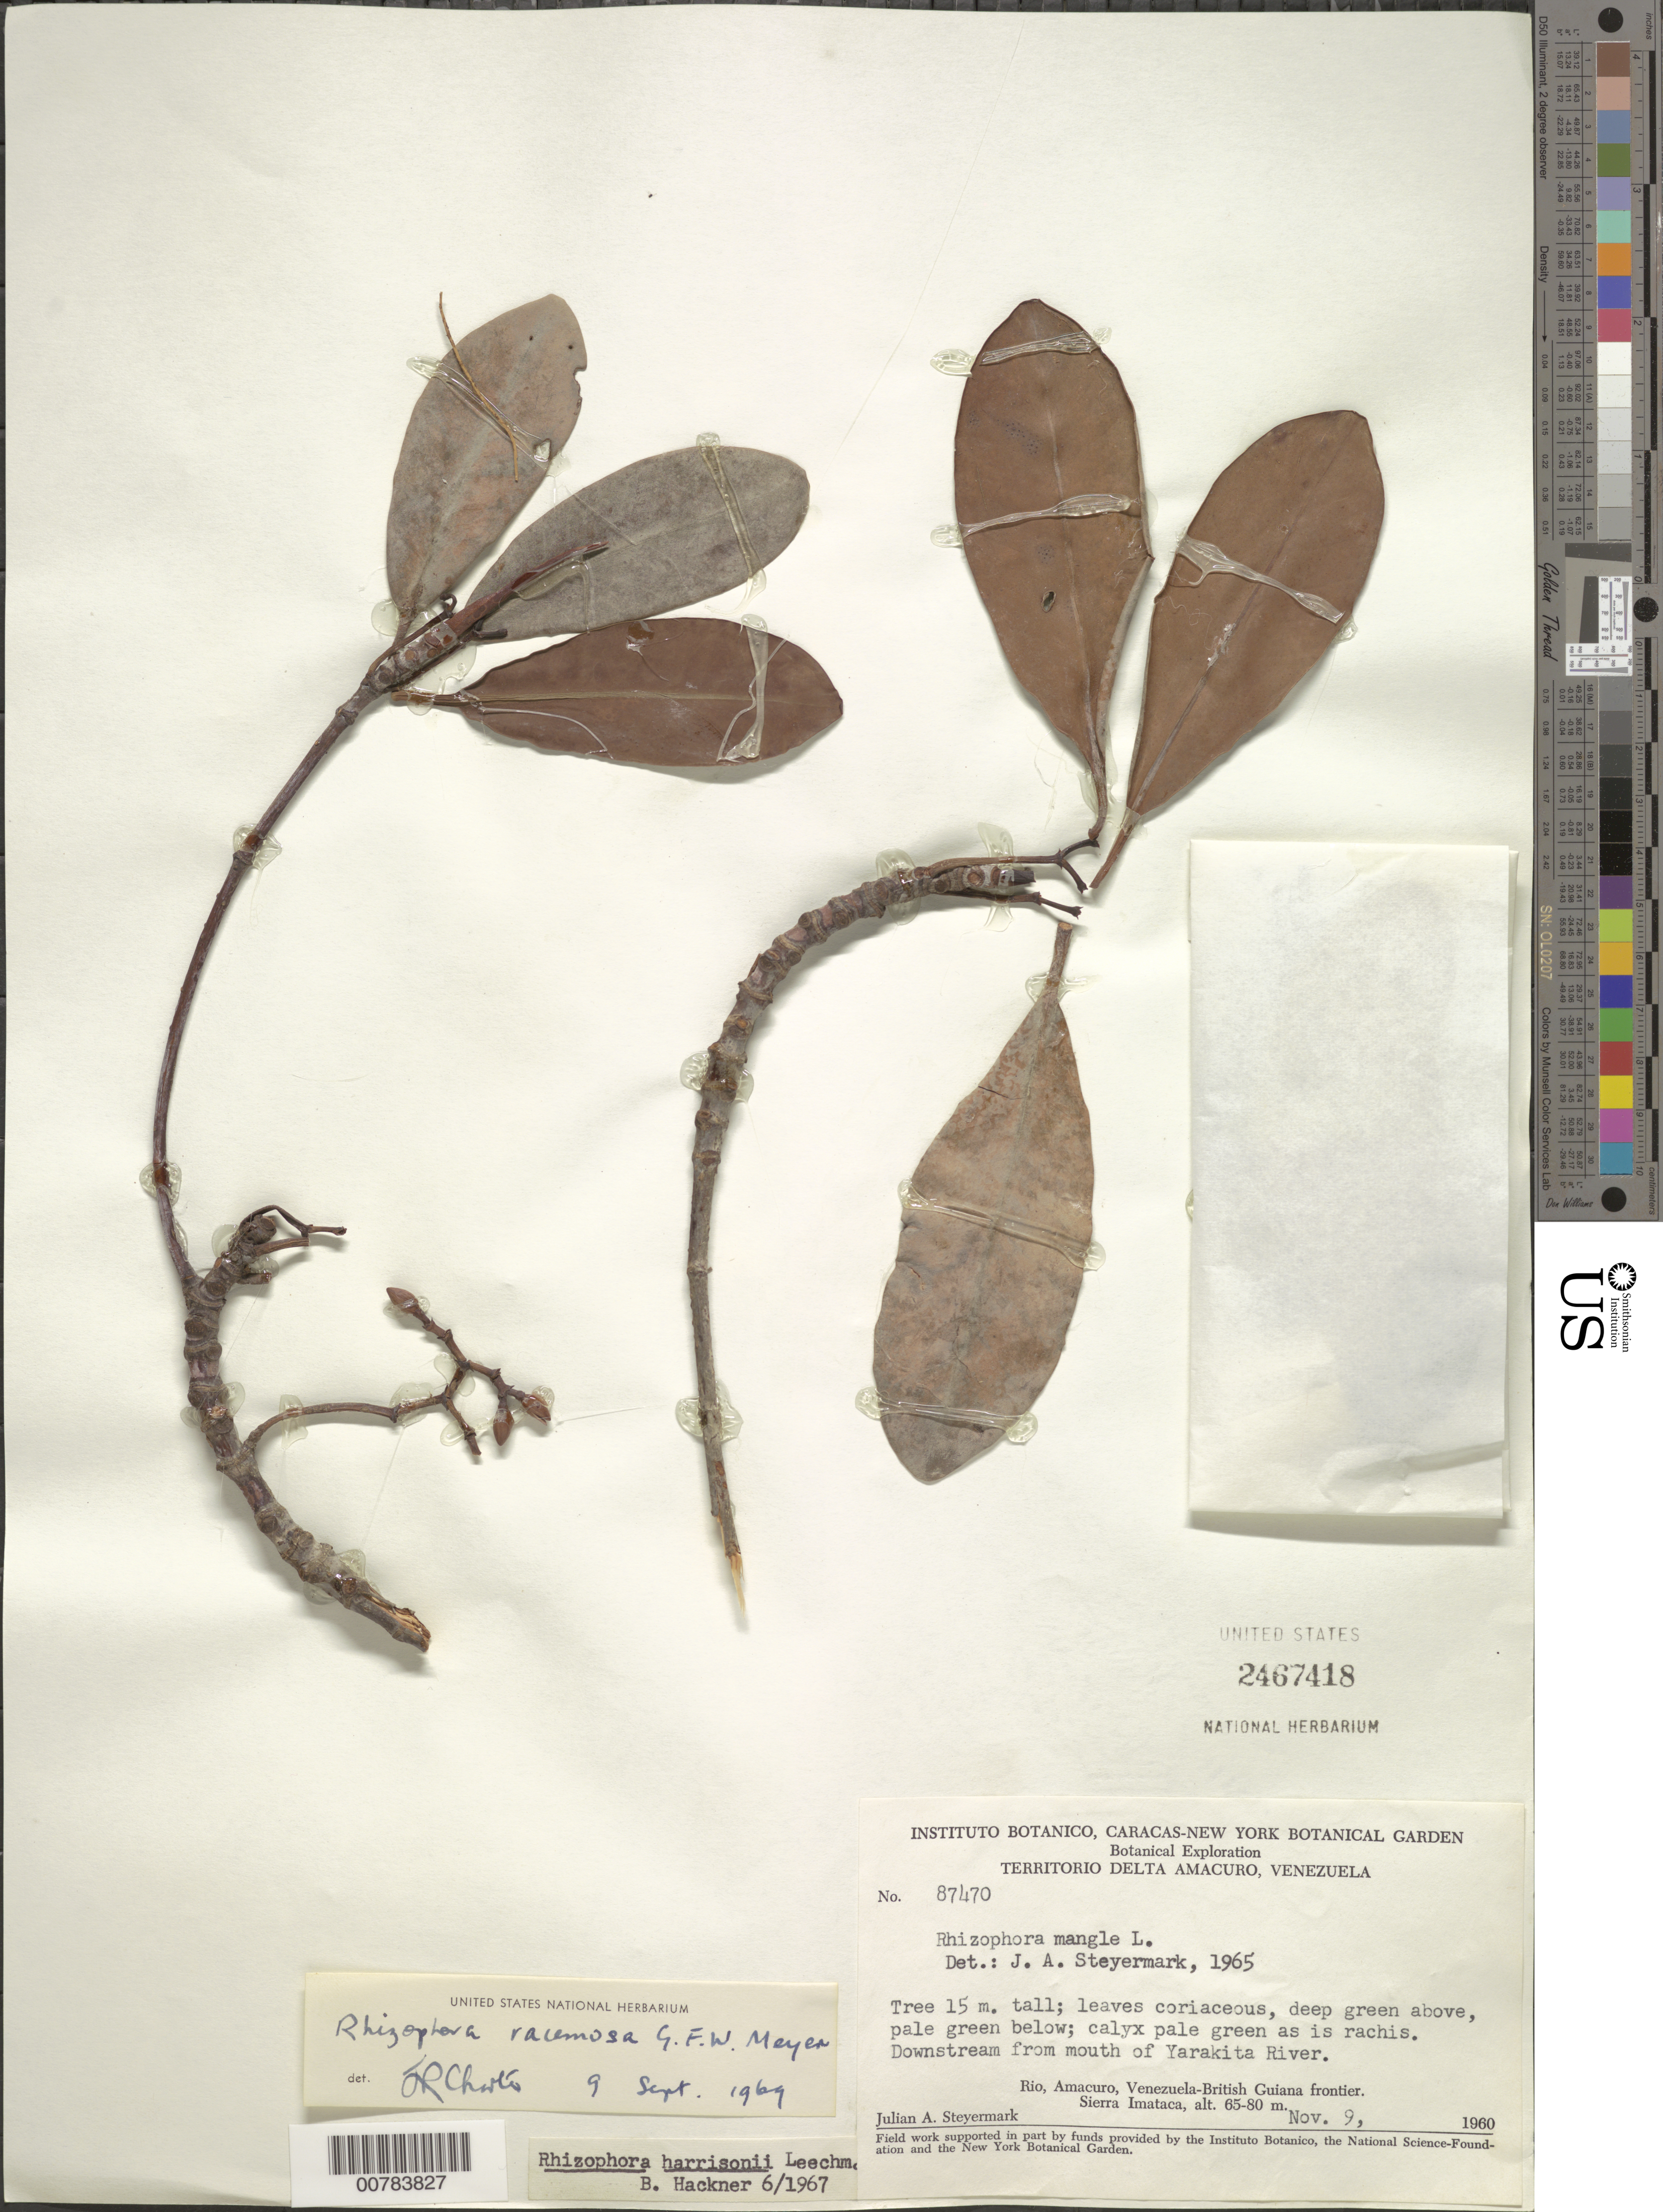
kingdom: Plantae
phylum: Tracheophyta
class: Magnoliopsida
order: Malpighiales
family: Rhizophoraceae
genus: Rhizophora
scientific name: Rhizophora racemosa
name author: G. Mey.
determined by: Charli, T. R.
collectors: J. Steyermark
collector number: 87470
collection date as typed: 9-Nov-60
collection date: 1960-11-09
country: Venezuela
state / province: Delta Amacuro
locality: Rio Amacuro, Sierra Imataca, Venezuela-Guyana border; downstream from mouth of Yarakita River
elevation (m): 65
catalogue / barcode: US 2467418